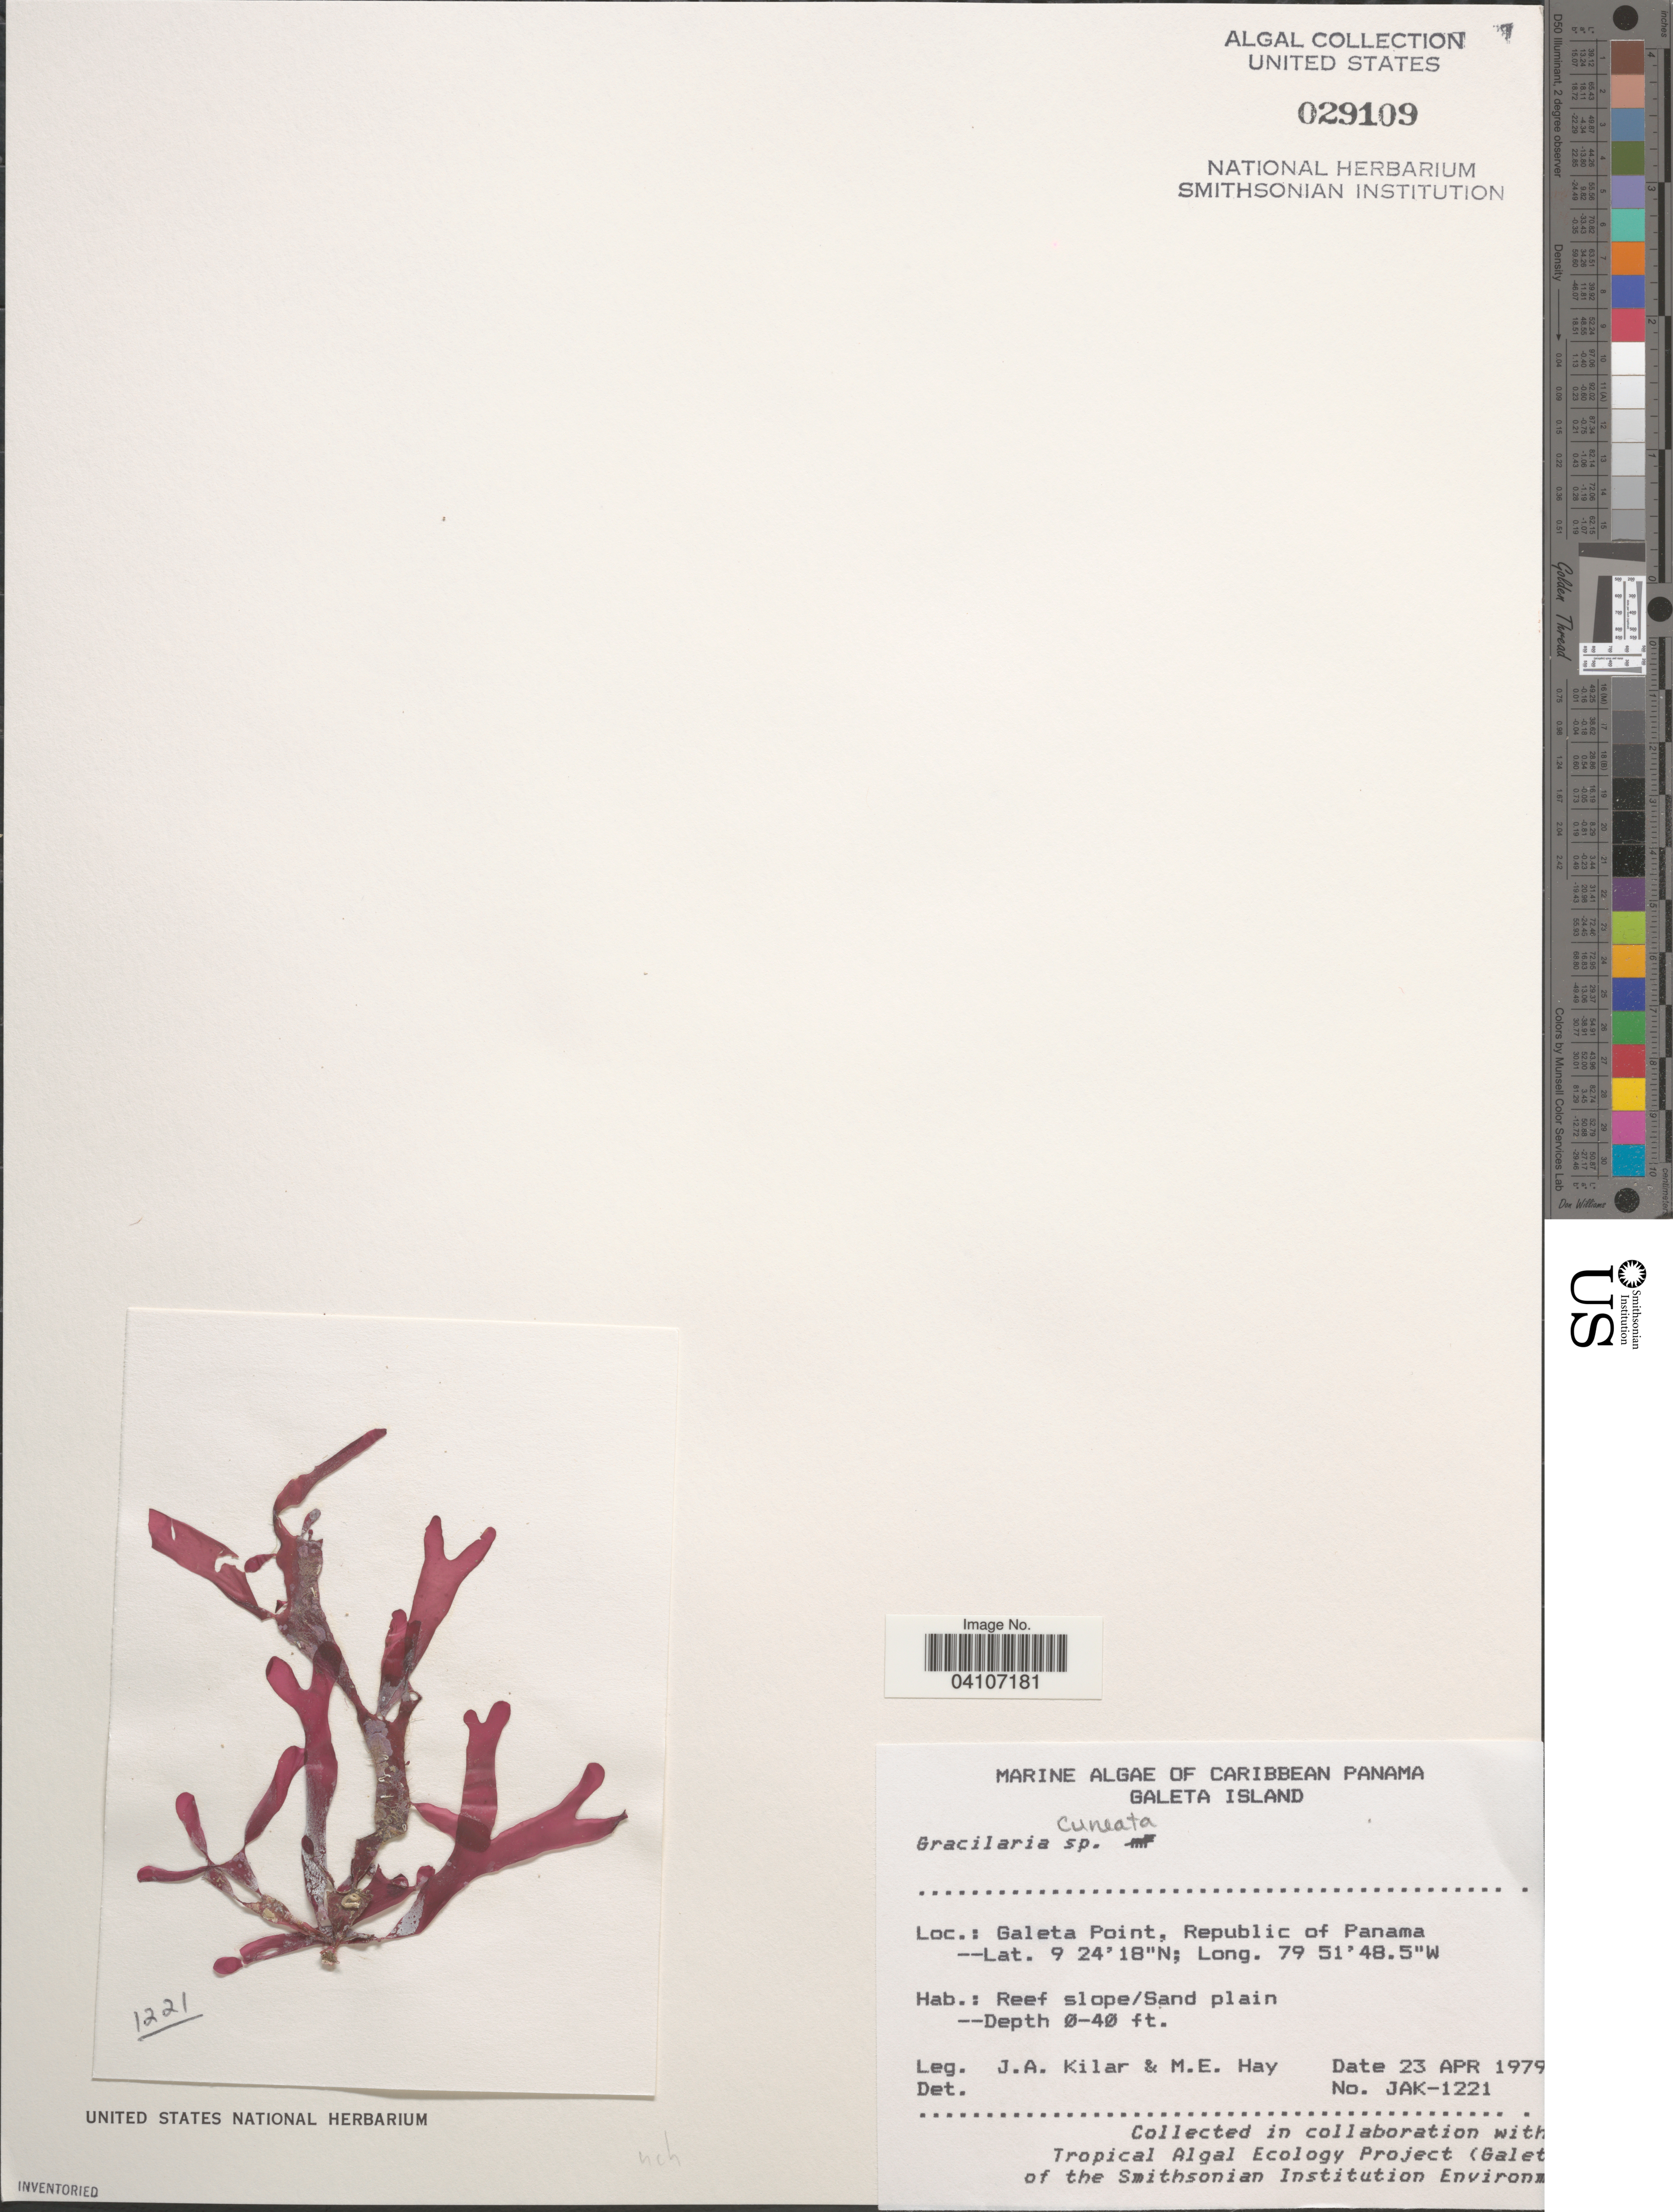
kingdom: Plantae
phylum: Rhodophyta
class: Florideophyceae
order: Gracilariales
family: Gracilariaceae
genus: Gracilaria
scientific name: Gracilaria cuneata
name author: Aresch.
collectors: J. A. Kilar & M. E. Hay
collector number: JAK-1221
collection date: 1979-04-23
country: Panama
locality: Caribbean Panama. Galeta Island. Galeta Point, Republic of Panama.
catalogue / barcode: US 29109